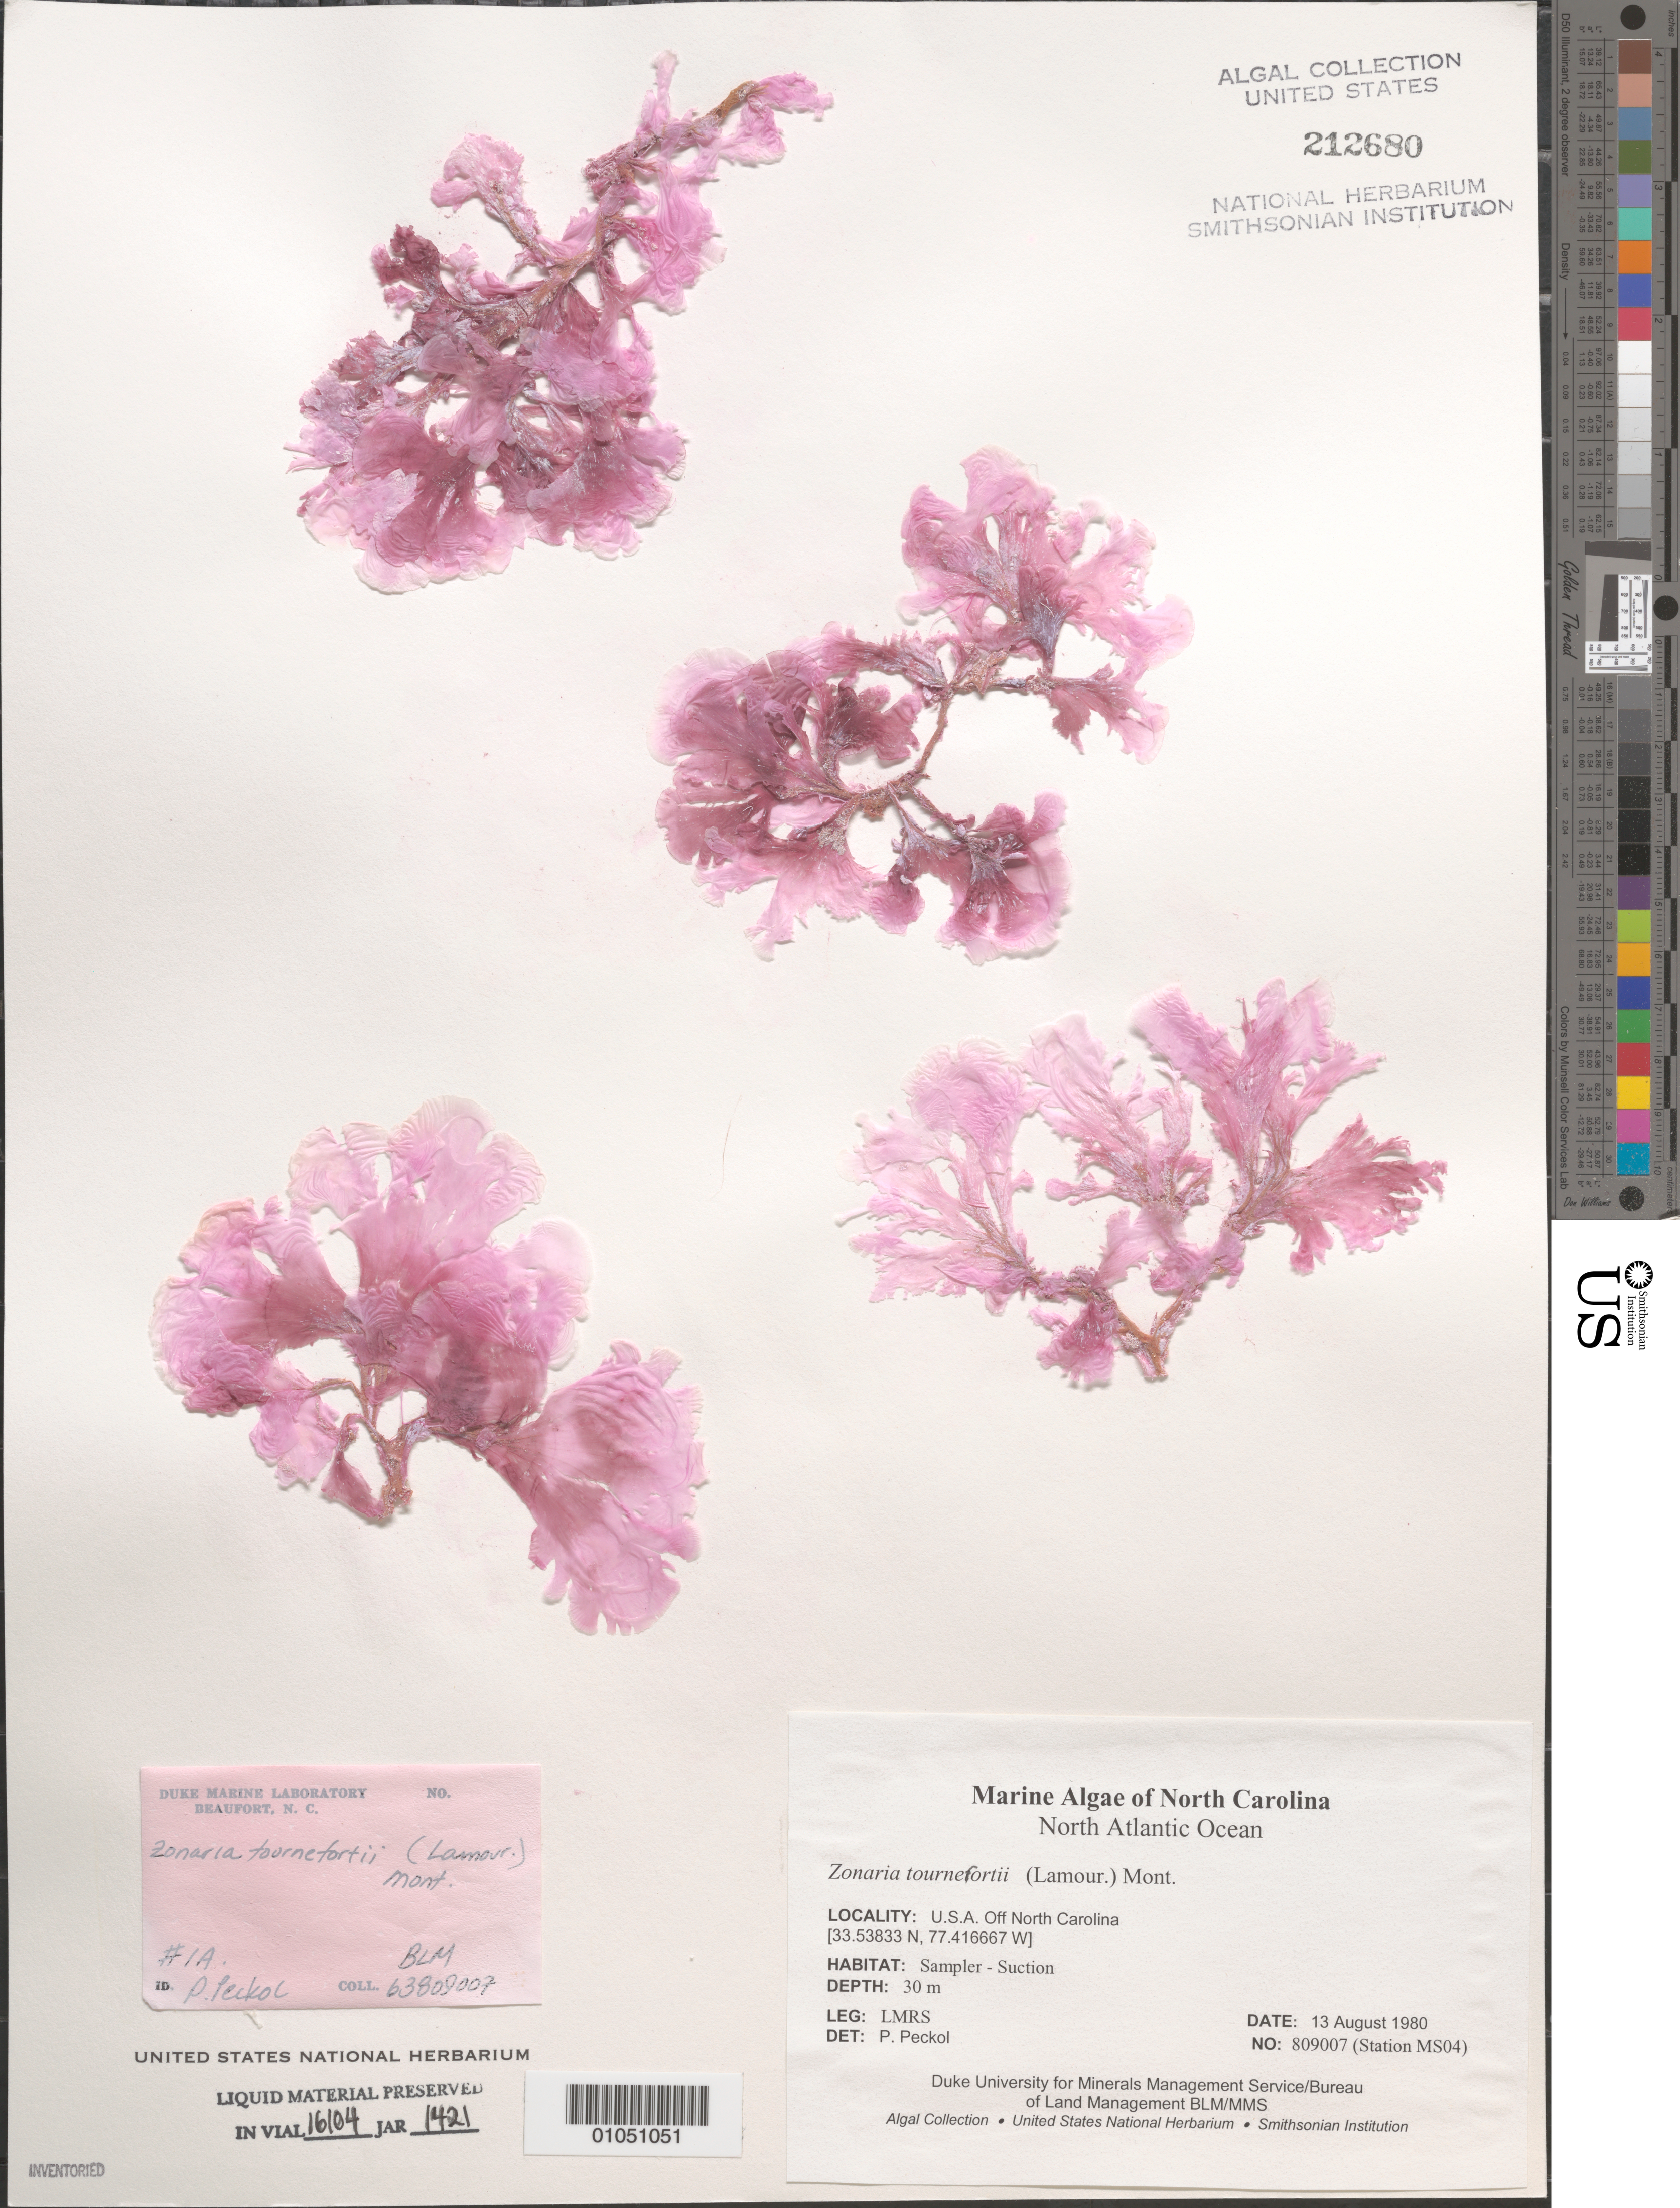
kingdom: Chromista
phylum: Ochrophyta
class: Phaeophyceae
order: Dictyotales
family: Dictyotaceae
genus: Zonaria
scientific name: Zonaria tournefortii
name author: (J.V.Lamouroux) Mont.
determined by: Peckol, P.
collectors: LMRS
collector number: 809007 (Station MS04)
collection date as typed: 13 Aug 1980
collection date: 1980-08-13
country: United States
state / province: North Carolina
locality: North Atlantic Ocean off North Carolina coast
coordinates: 33.538333 N, 77.416667 W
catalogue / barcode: US 212680